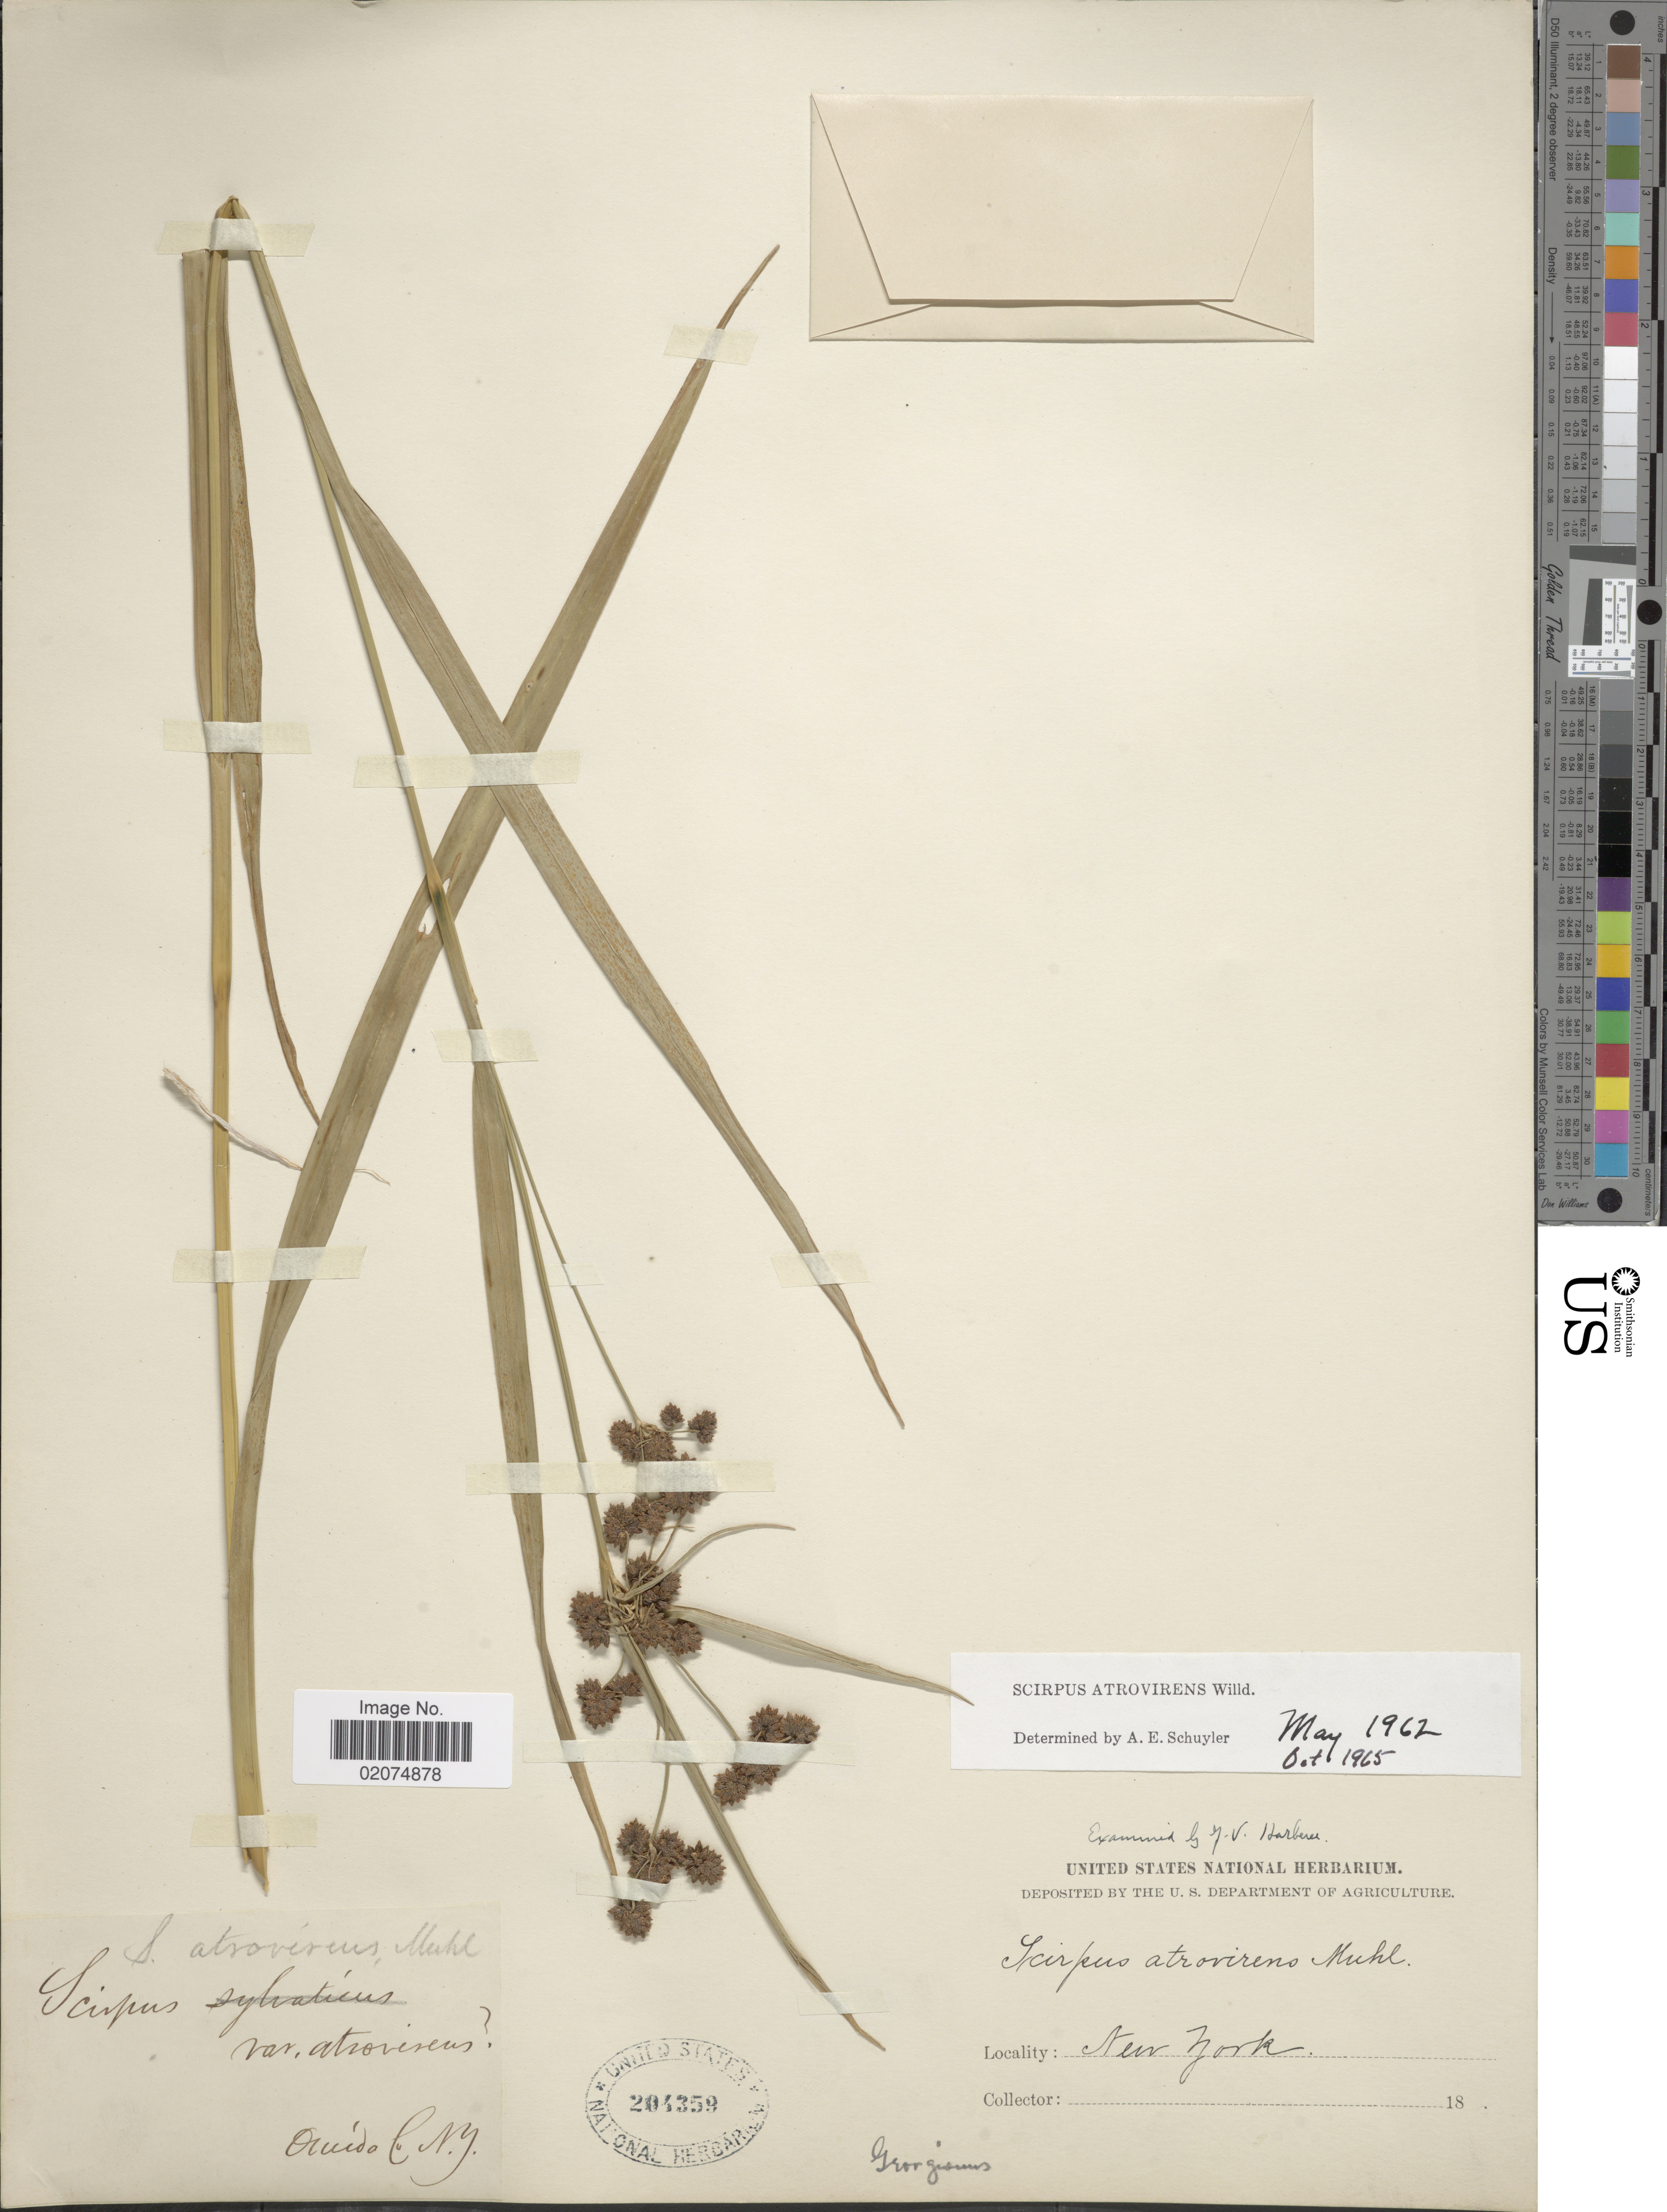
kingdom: Plantae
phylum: Tracheophyta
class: Liliopsida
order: Poales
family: Cyperaceae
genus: Scirpus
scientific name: Scirpus atrovirens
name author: Willd.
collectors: U.S. National Herbarium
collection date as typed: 18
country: United States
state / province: New York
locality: Oneida C.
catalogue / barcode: US 204359